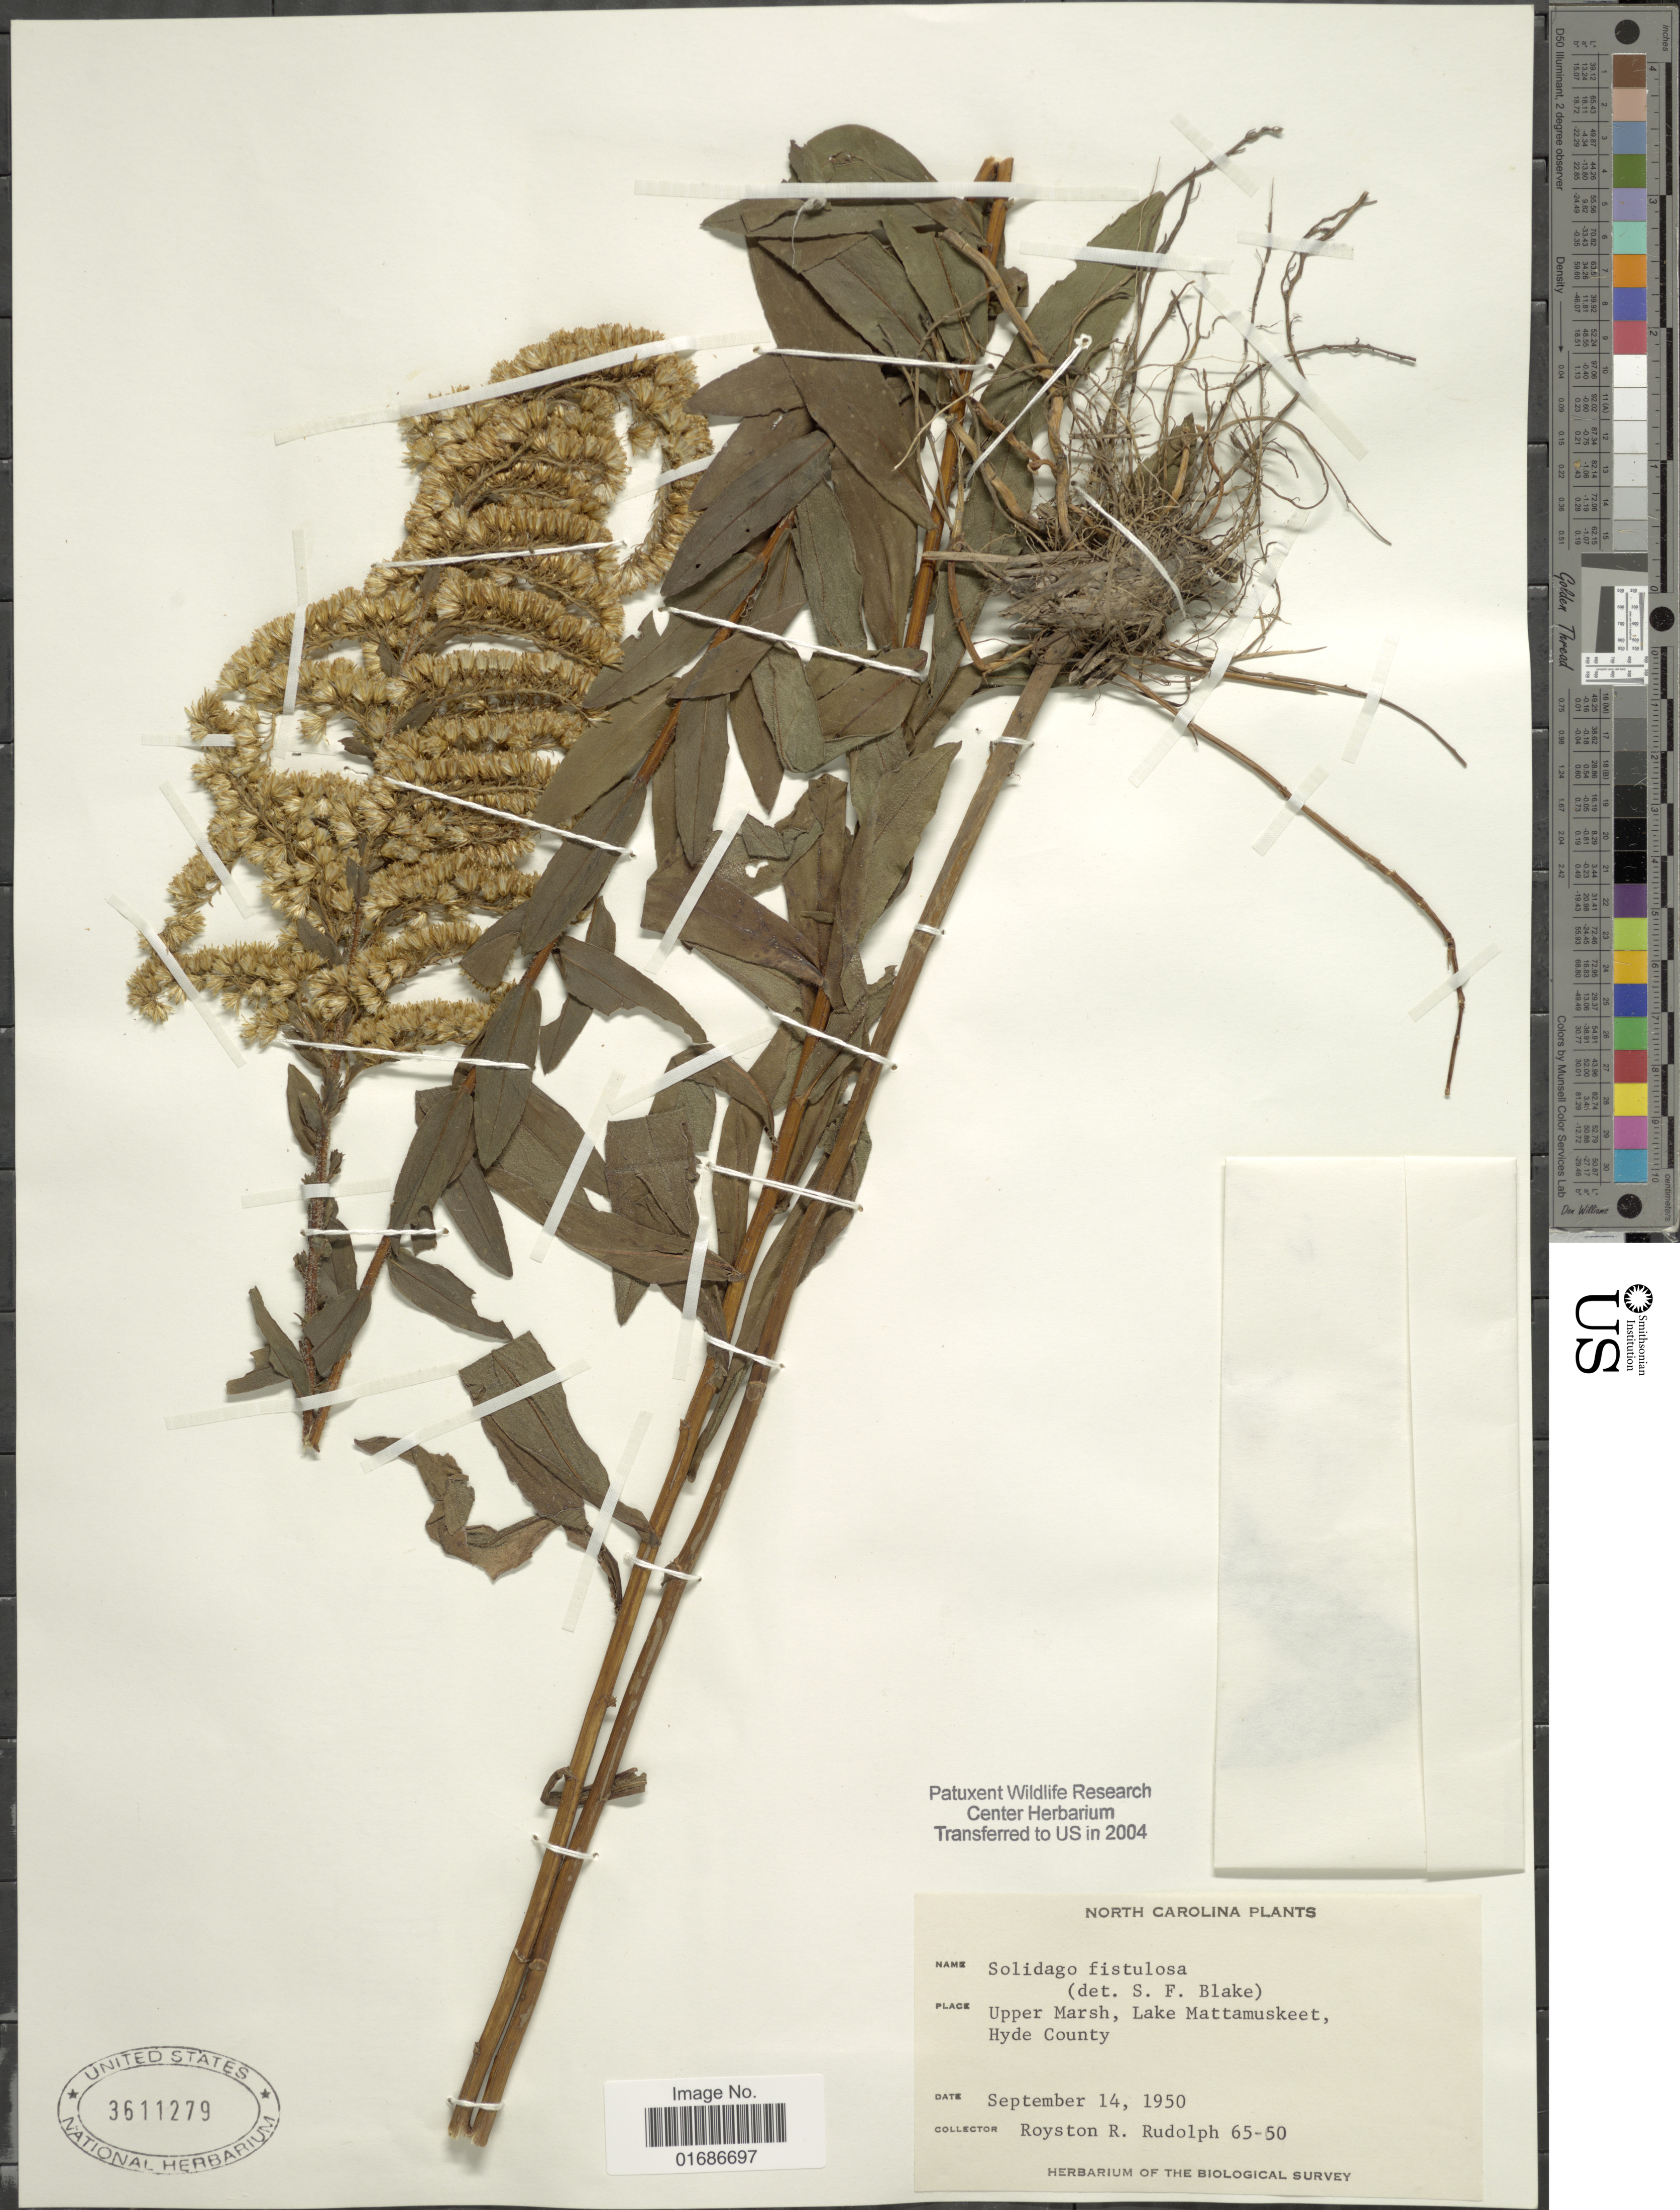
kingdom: Plantae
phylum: Tracheophyta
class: Magnoliopsida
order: Asterales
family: Asteraceae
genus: Solidago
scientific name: Solidago fistulosa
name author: Mill.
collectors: R. Rudolph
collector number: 65-50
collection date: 1950-09-14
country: United States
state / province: North Carolina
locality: North Carolina, Upper Marsh, Lake Mattamuskeet, Hyde County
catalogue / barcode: US 3611279